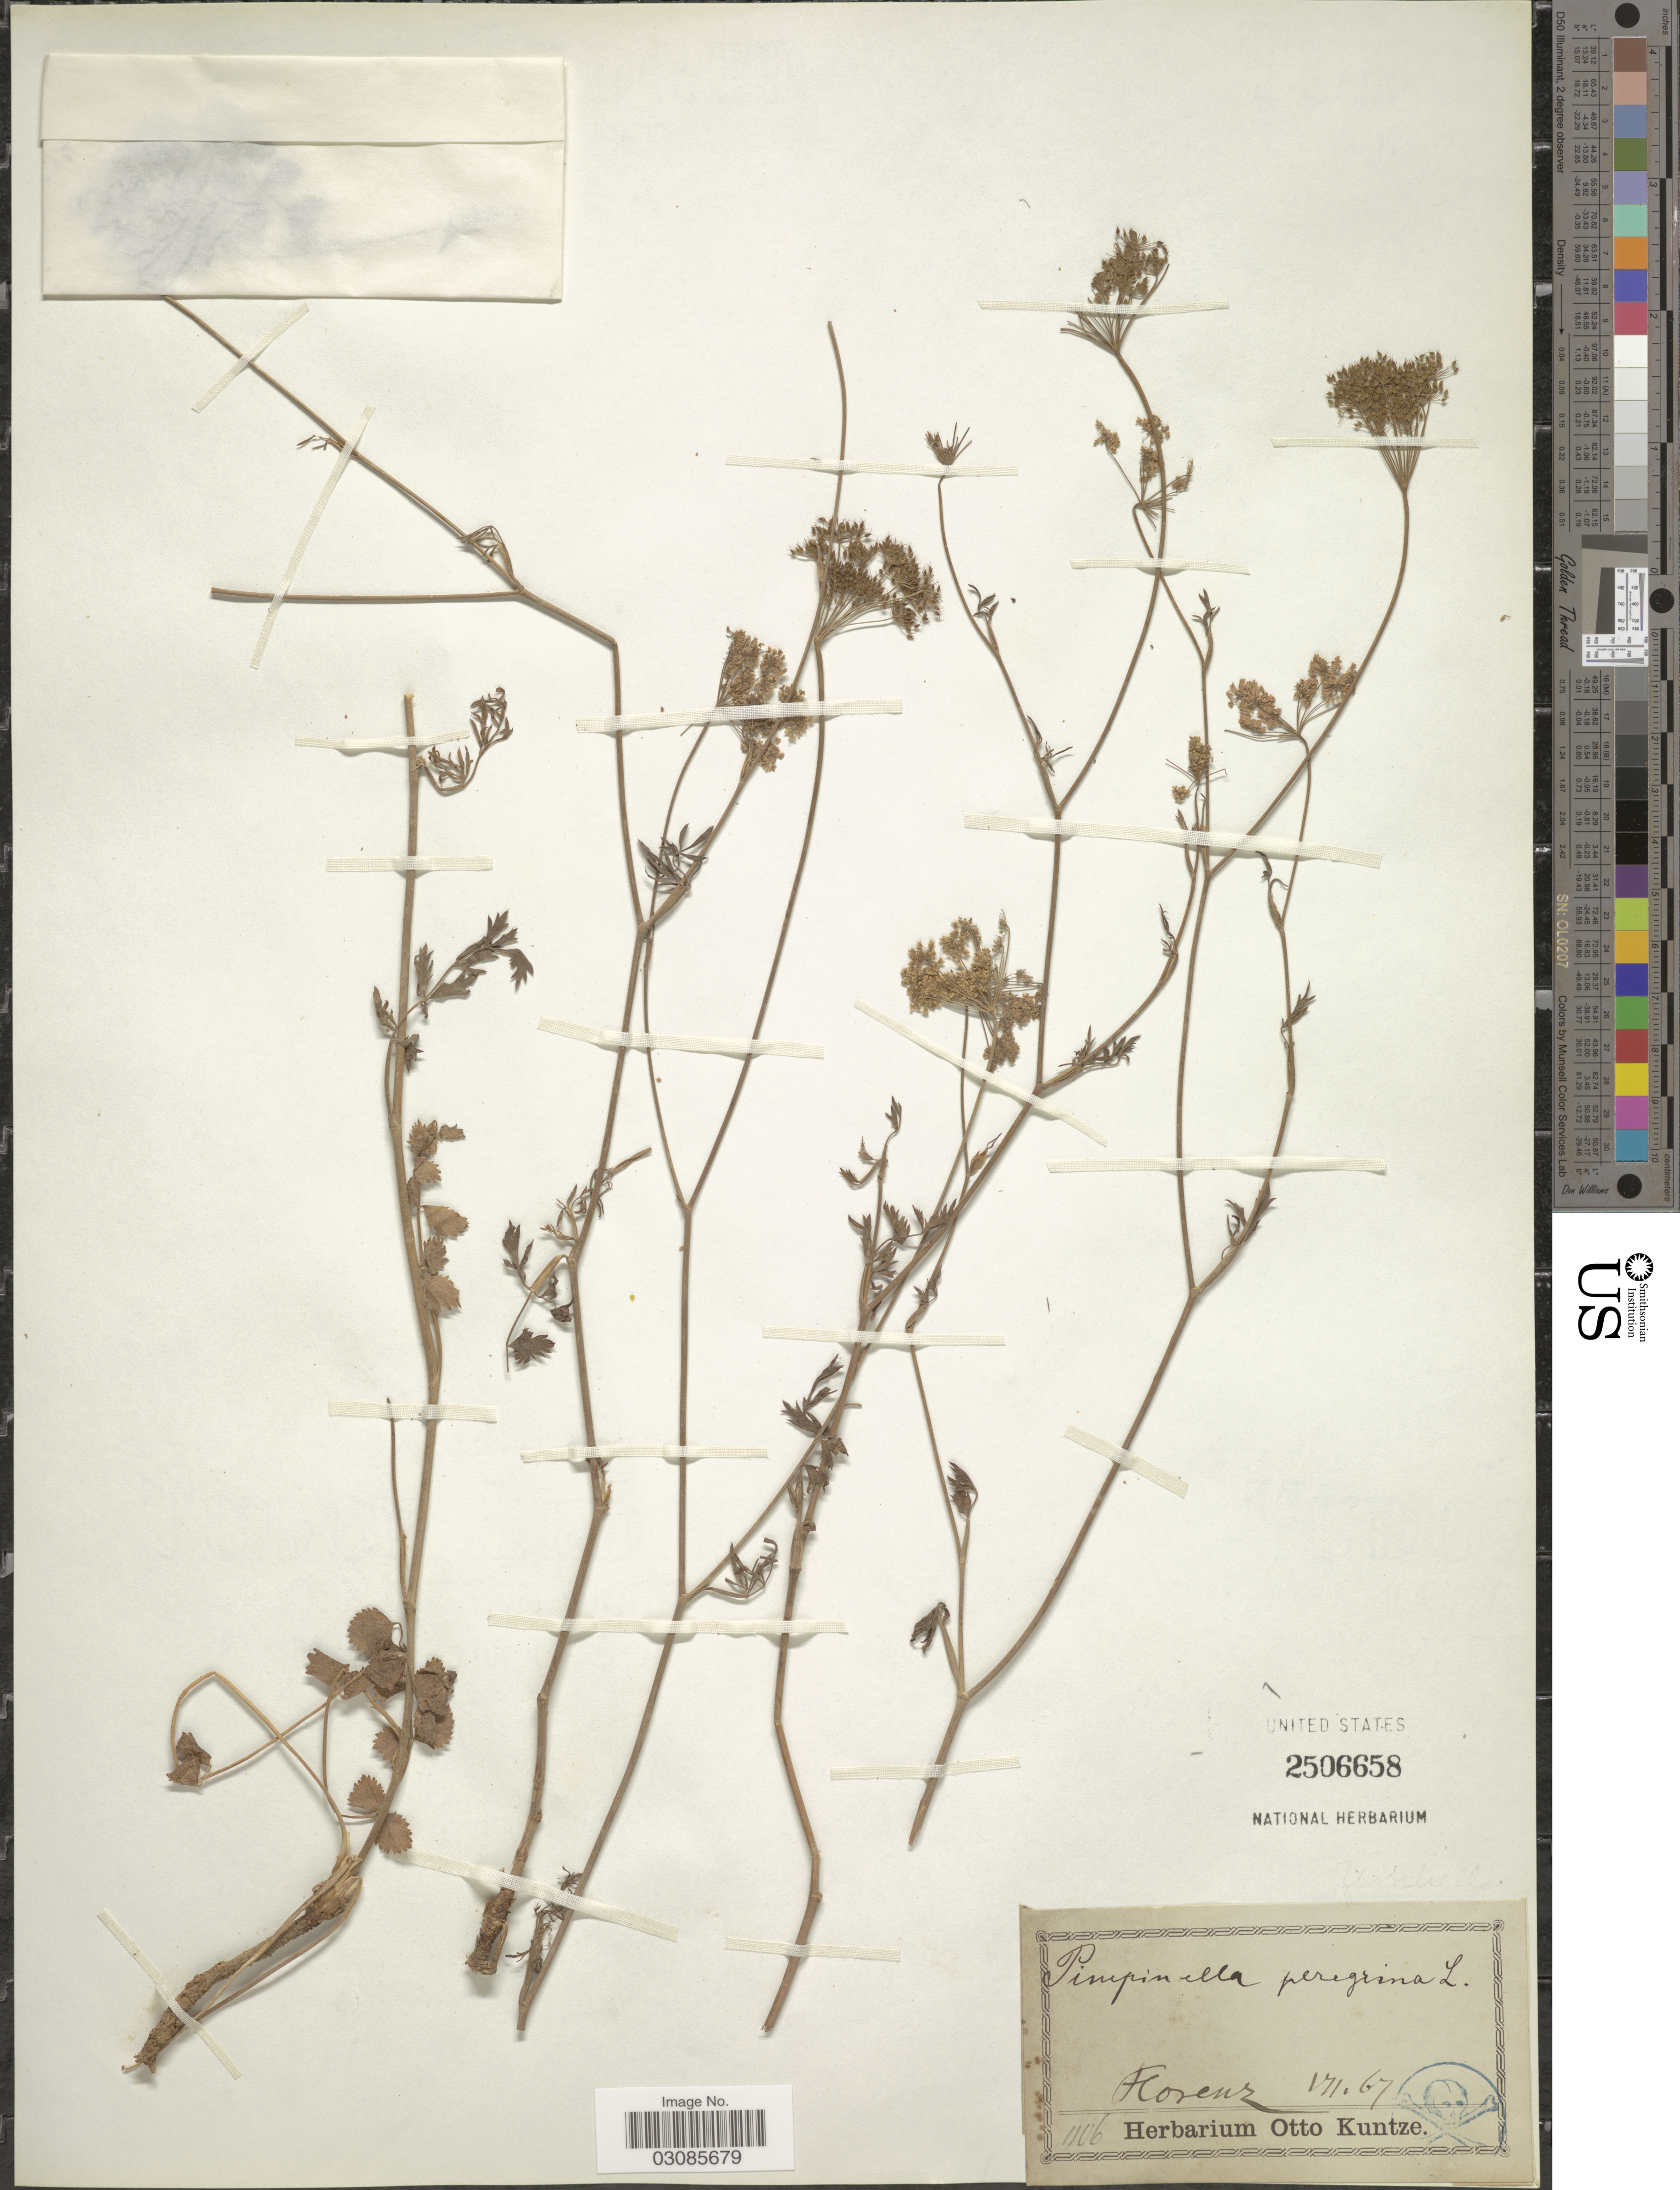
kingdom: Plantae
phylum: Tracheophyta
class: Magnoliopsida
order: Apiales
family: Apiaceae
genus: Pimpinella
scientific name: Pimpinella peregrina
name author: L.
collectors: ex herb. Otto Kuntze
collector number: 1106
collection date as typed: Transcribed d/m/y: 17/1/67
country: Italy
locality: Florenz.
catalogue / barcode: US 2506658